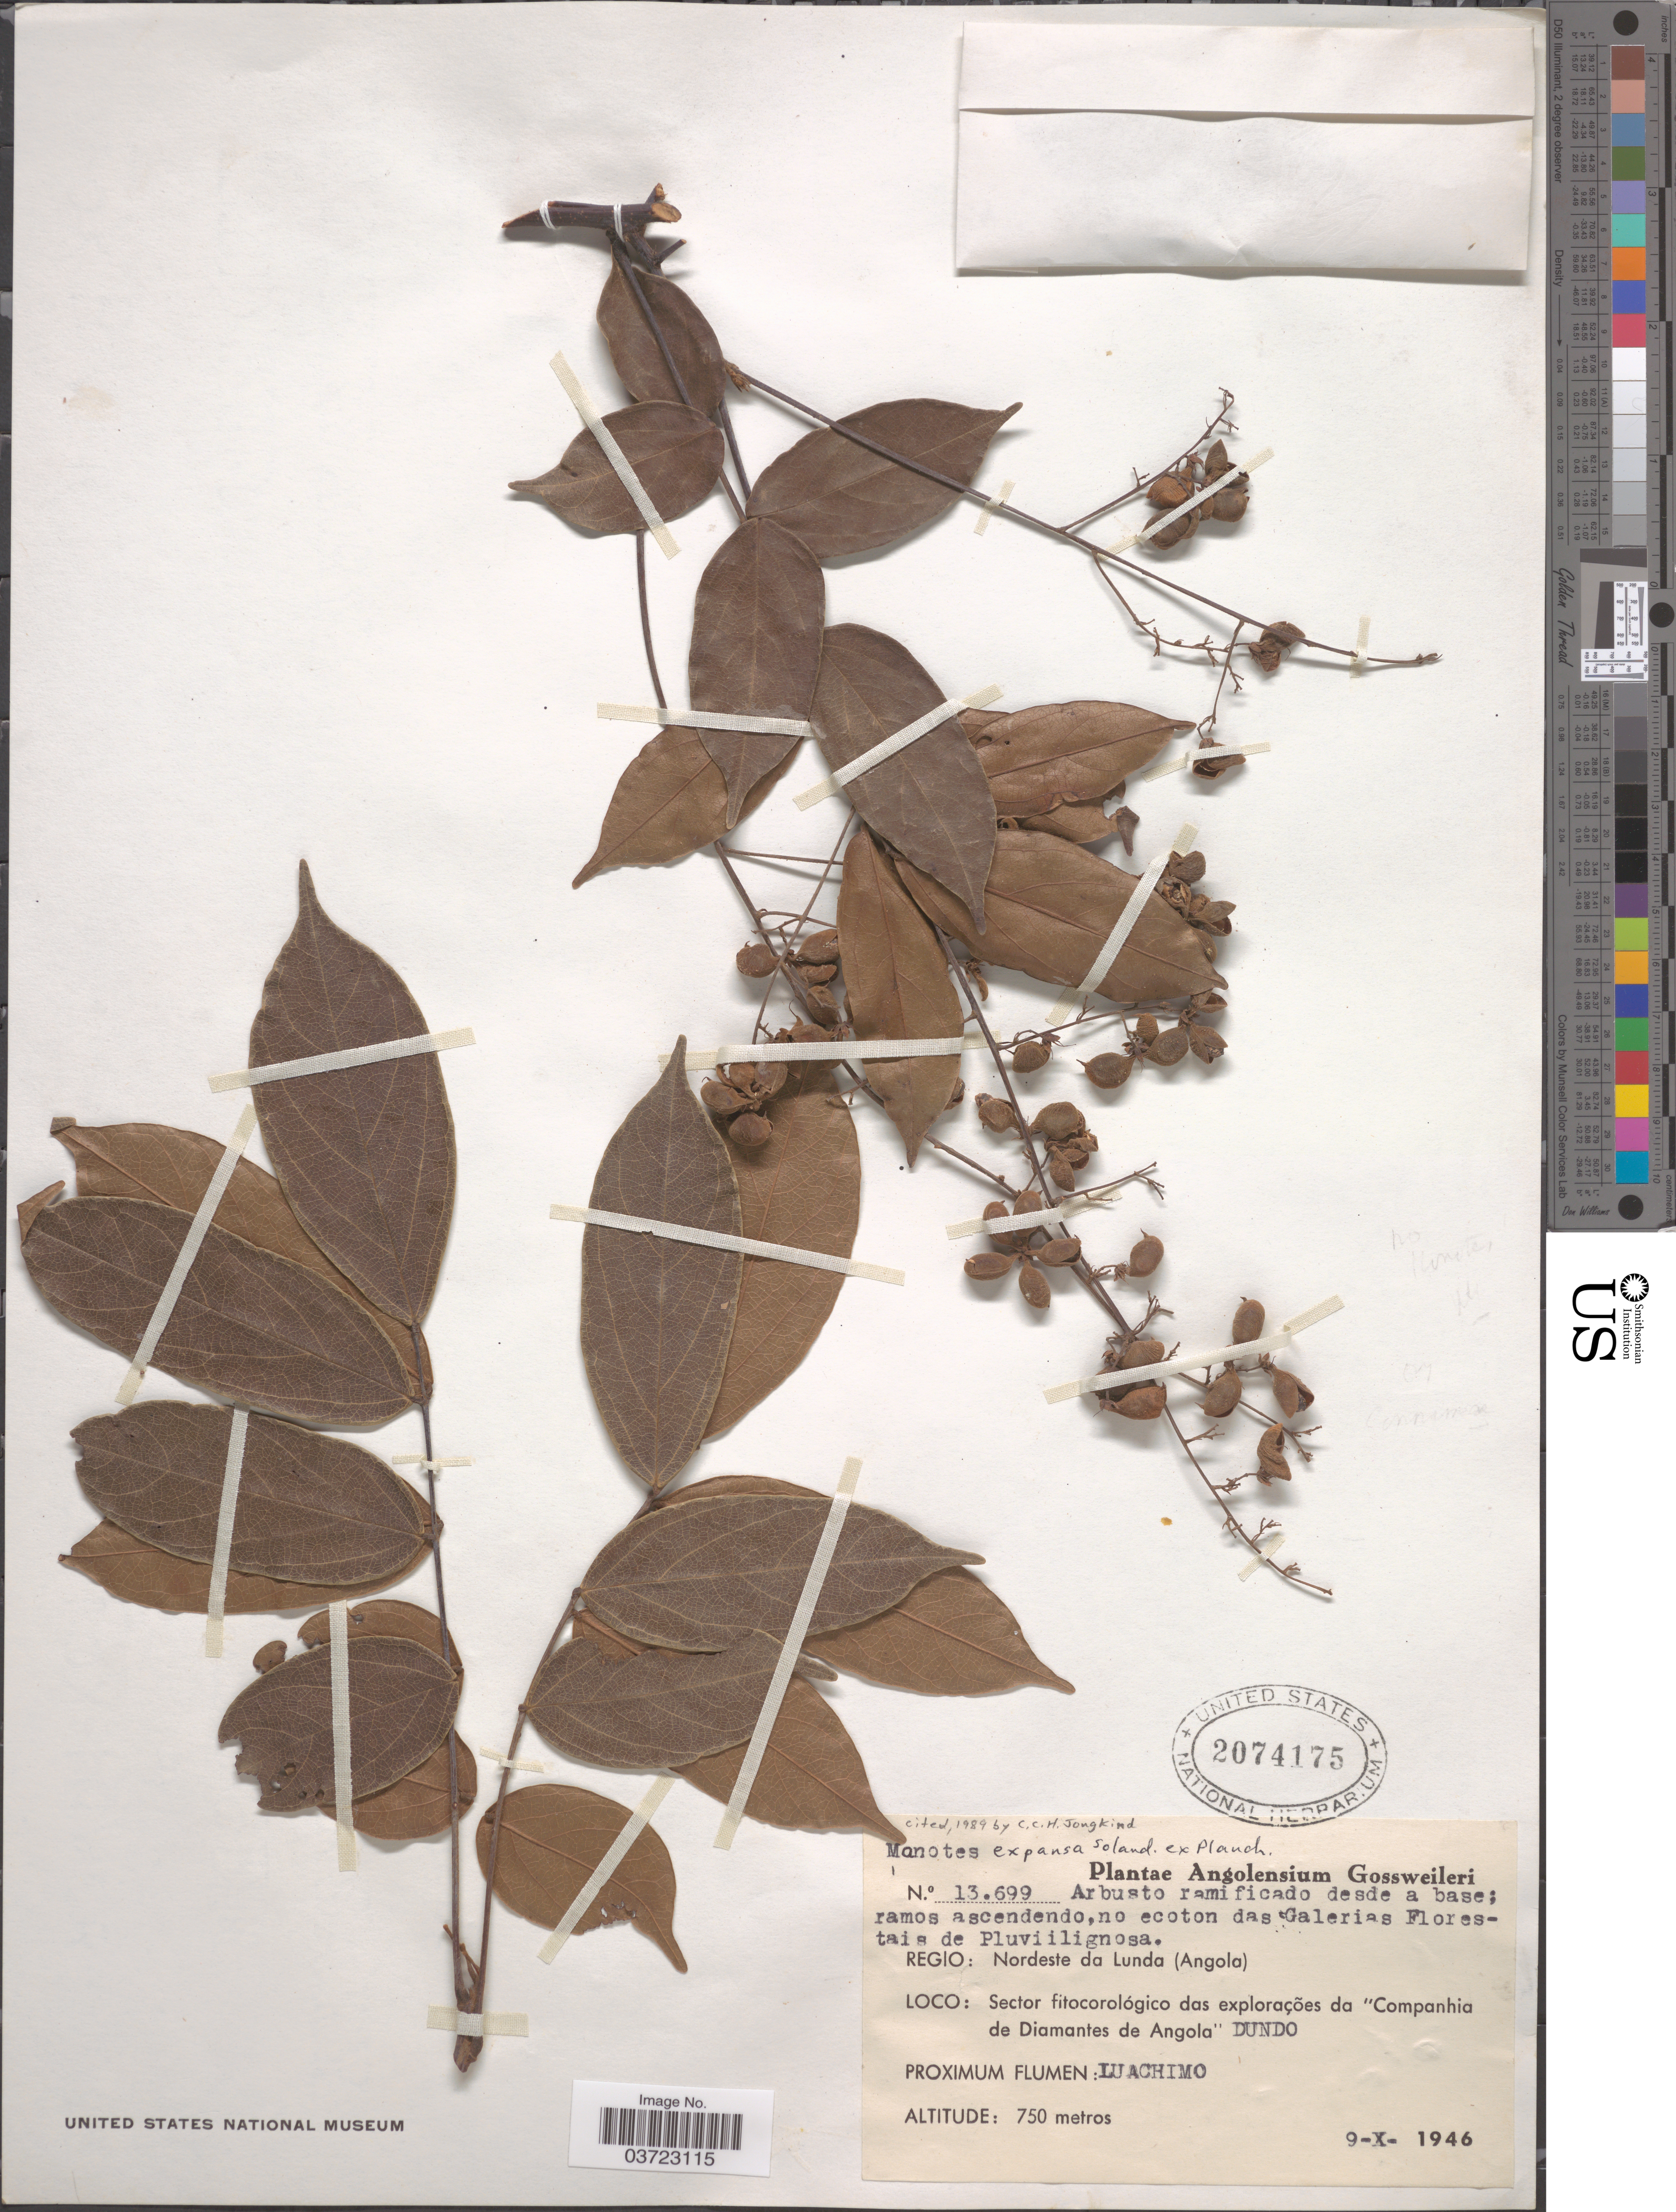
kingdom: Plantae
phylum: Tracheophyta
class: Magnoliopsida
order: Oxalidales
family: Connaraceae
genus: Manotes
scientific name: Manotes expansa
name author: Sol. ex Planch.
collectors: -. Gossweiler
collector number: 13699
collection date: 1946-10-09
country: Angola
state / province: Lunda Norte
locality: Nordeste da Lunda (Angola). Sector fitocorológico das exploracões da "Companhia de Diamantes de Angola" Dundo.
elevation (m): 750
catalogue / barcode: US 2074175